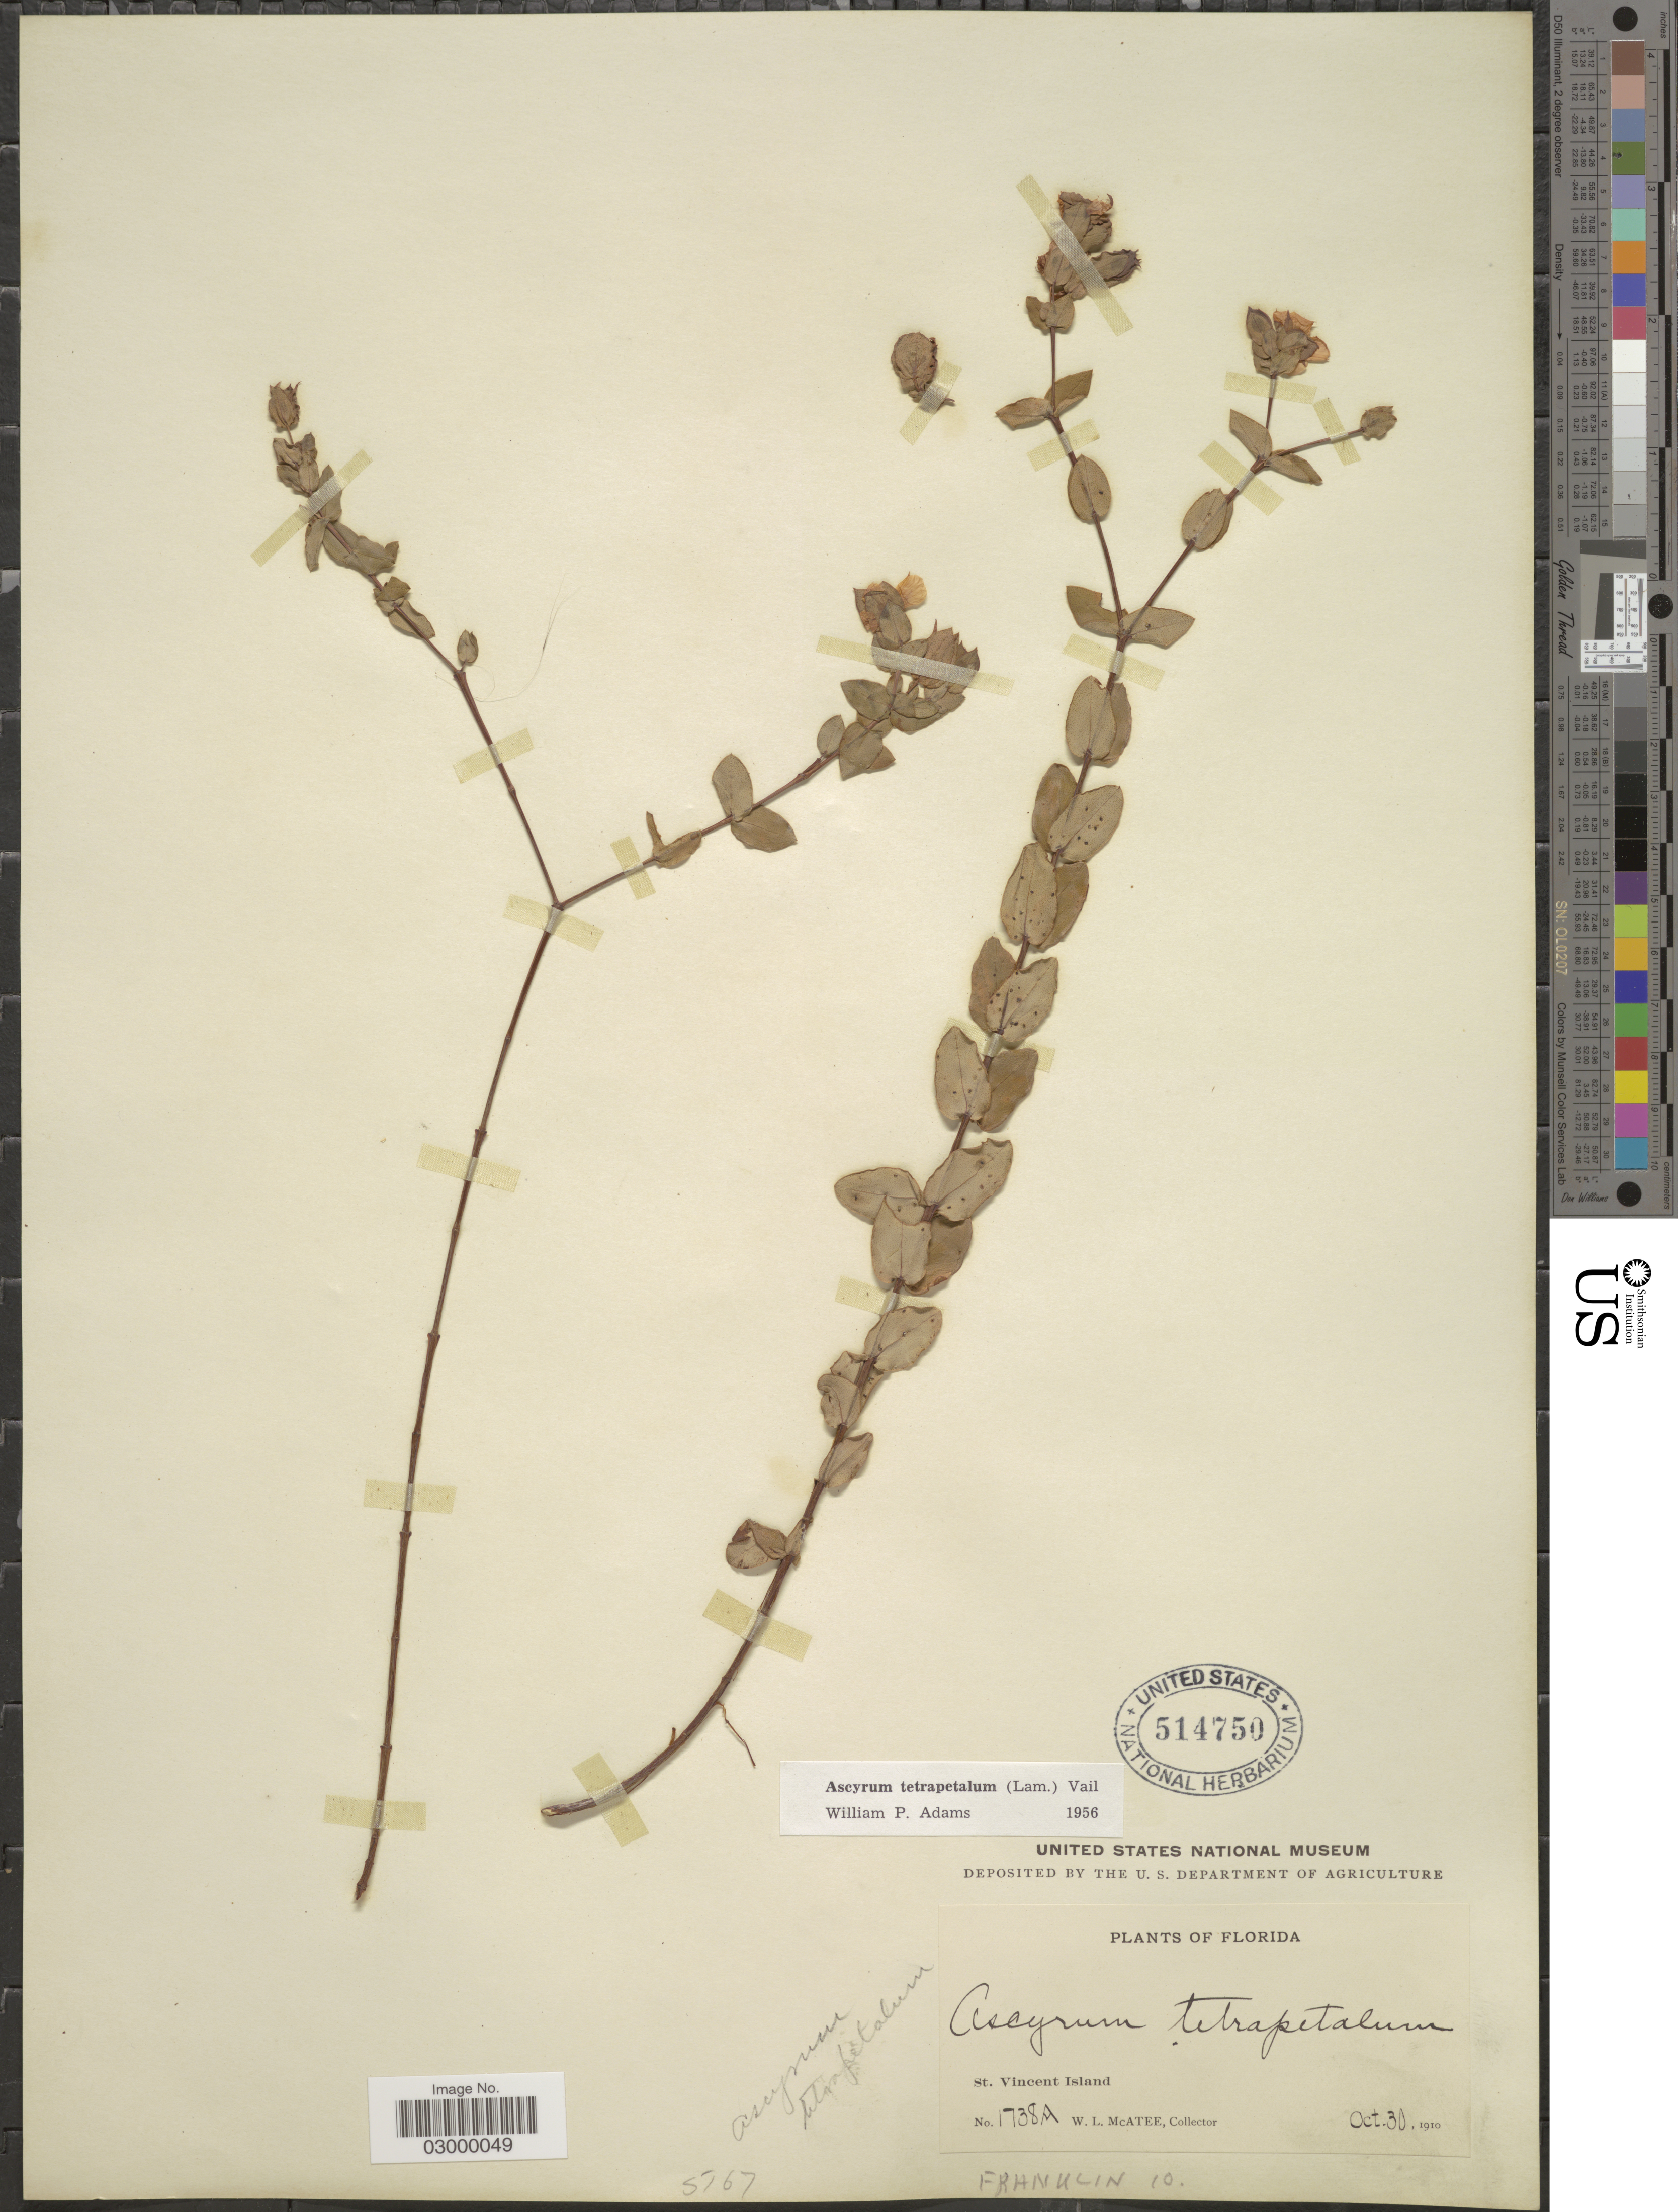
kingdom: Plantae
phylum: Tracheophyta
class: Magnoliopsida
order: Malpighiales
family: Hypericaceae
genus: Hypericum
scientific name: Hypericum tetrapetalum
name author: Lam.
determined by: Strong, Mark T., (BOT), Smithsonian Institution - National Museum of Natural History (UNITED STATES)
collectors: W. McAtee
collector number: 1738A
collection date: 1910-10-30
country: United States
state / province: Florida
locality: St. Vicent Island, Franklin Co.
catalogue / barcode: US 514750